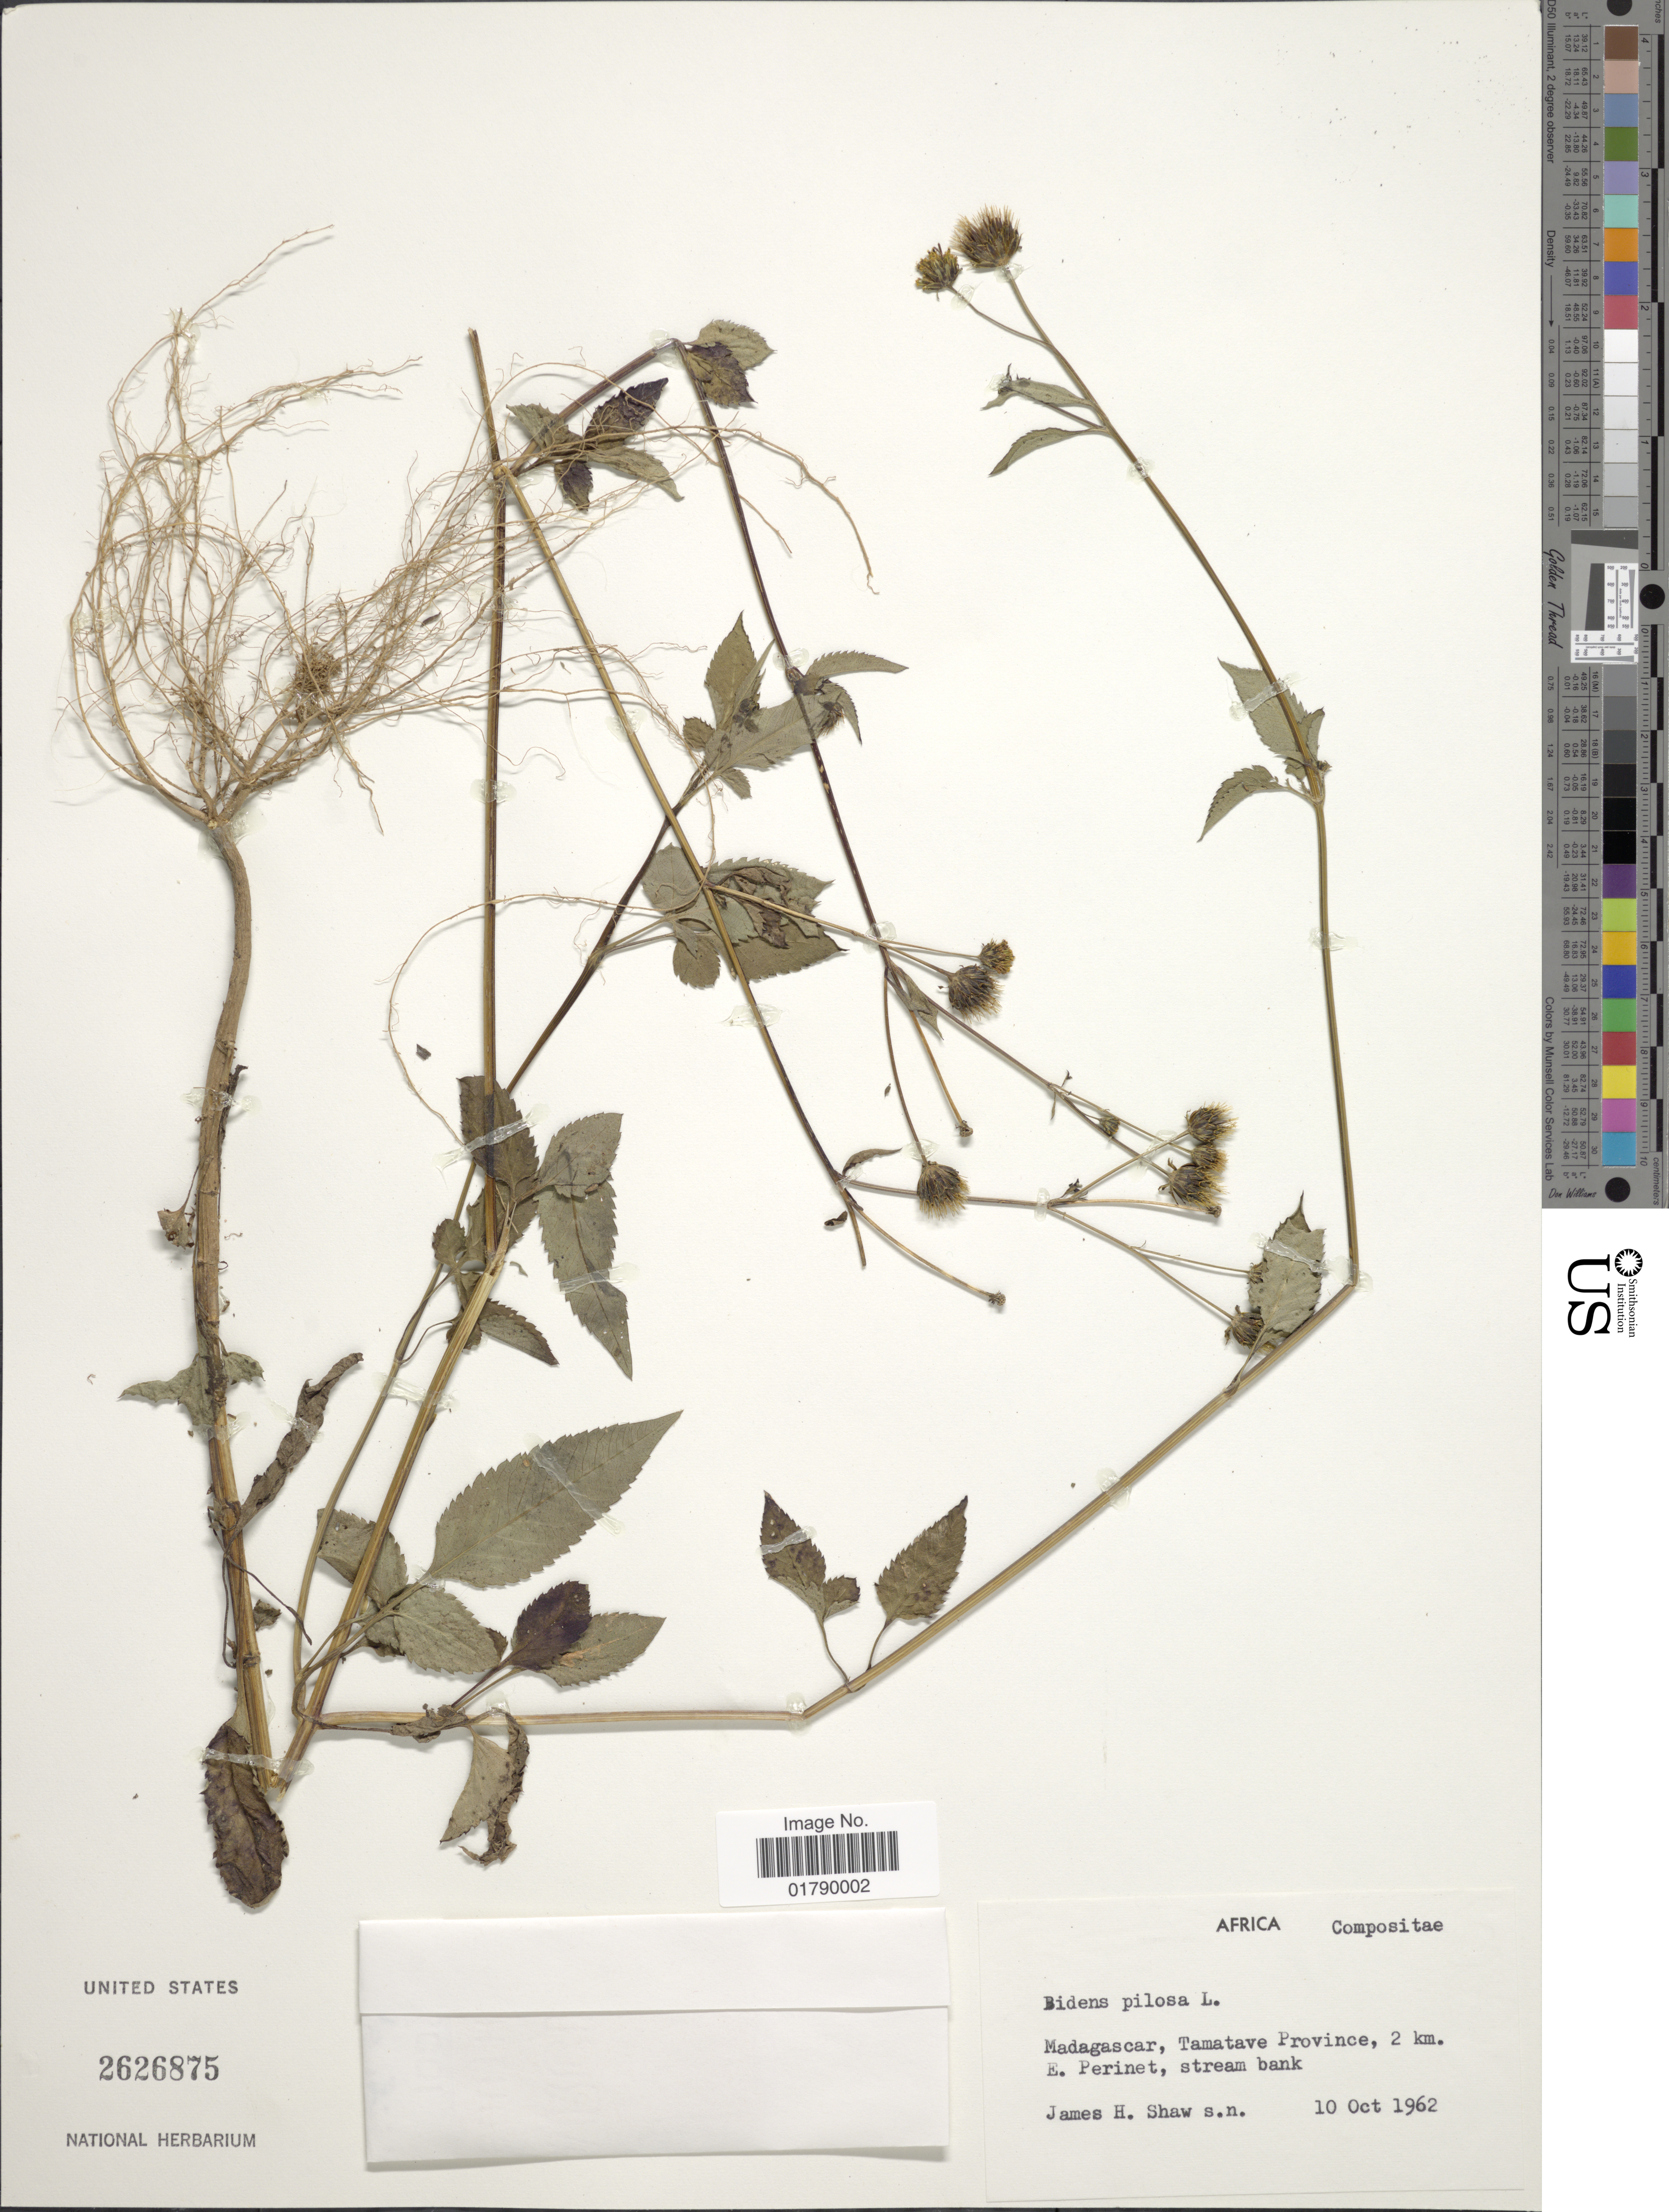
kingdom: Plantae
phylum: Tracheophyta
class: Magnoliopsida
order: Asterales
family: Asteraceae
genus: Bidens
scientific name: Bidens pilosa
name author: L.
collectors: J. H. Shaw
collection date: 1962-10-10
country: Madagascar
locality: Tamatave Province, 2 km. E. Perinet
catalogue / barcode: US 2626875